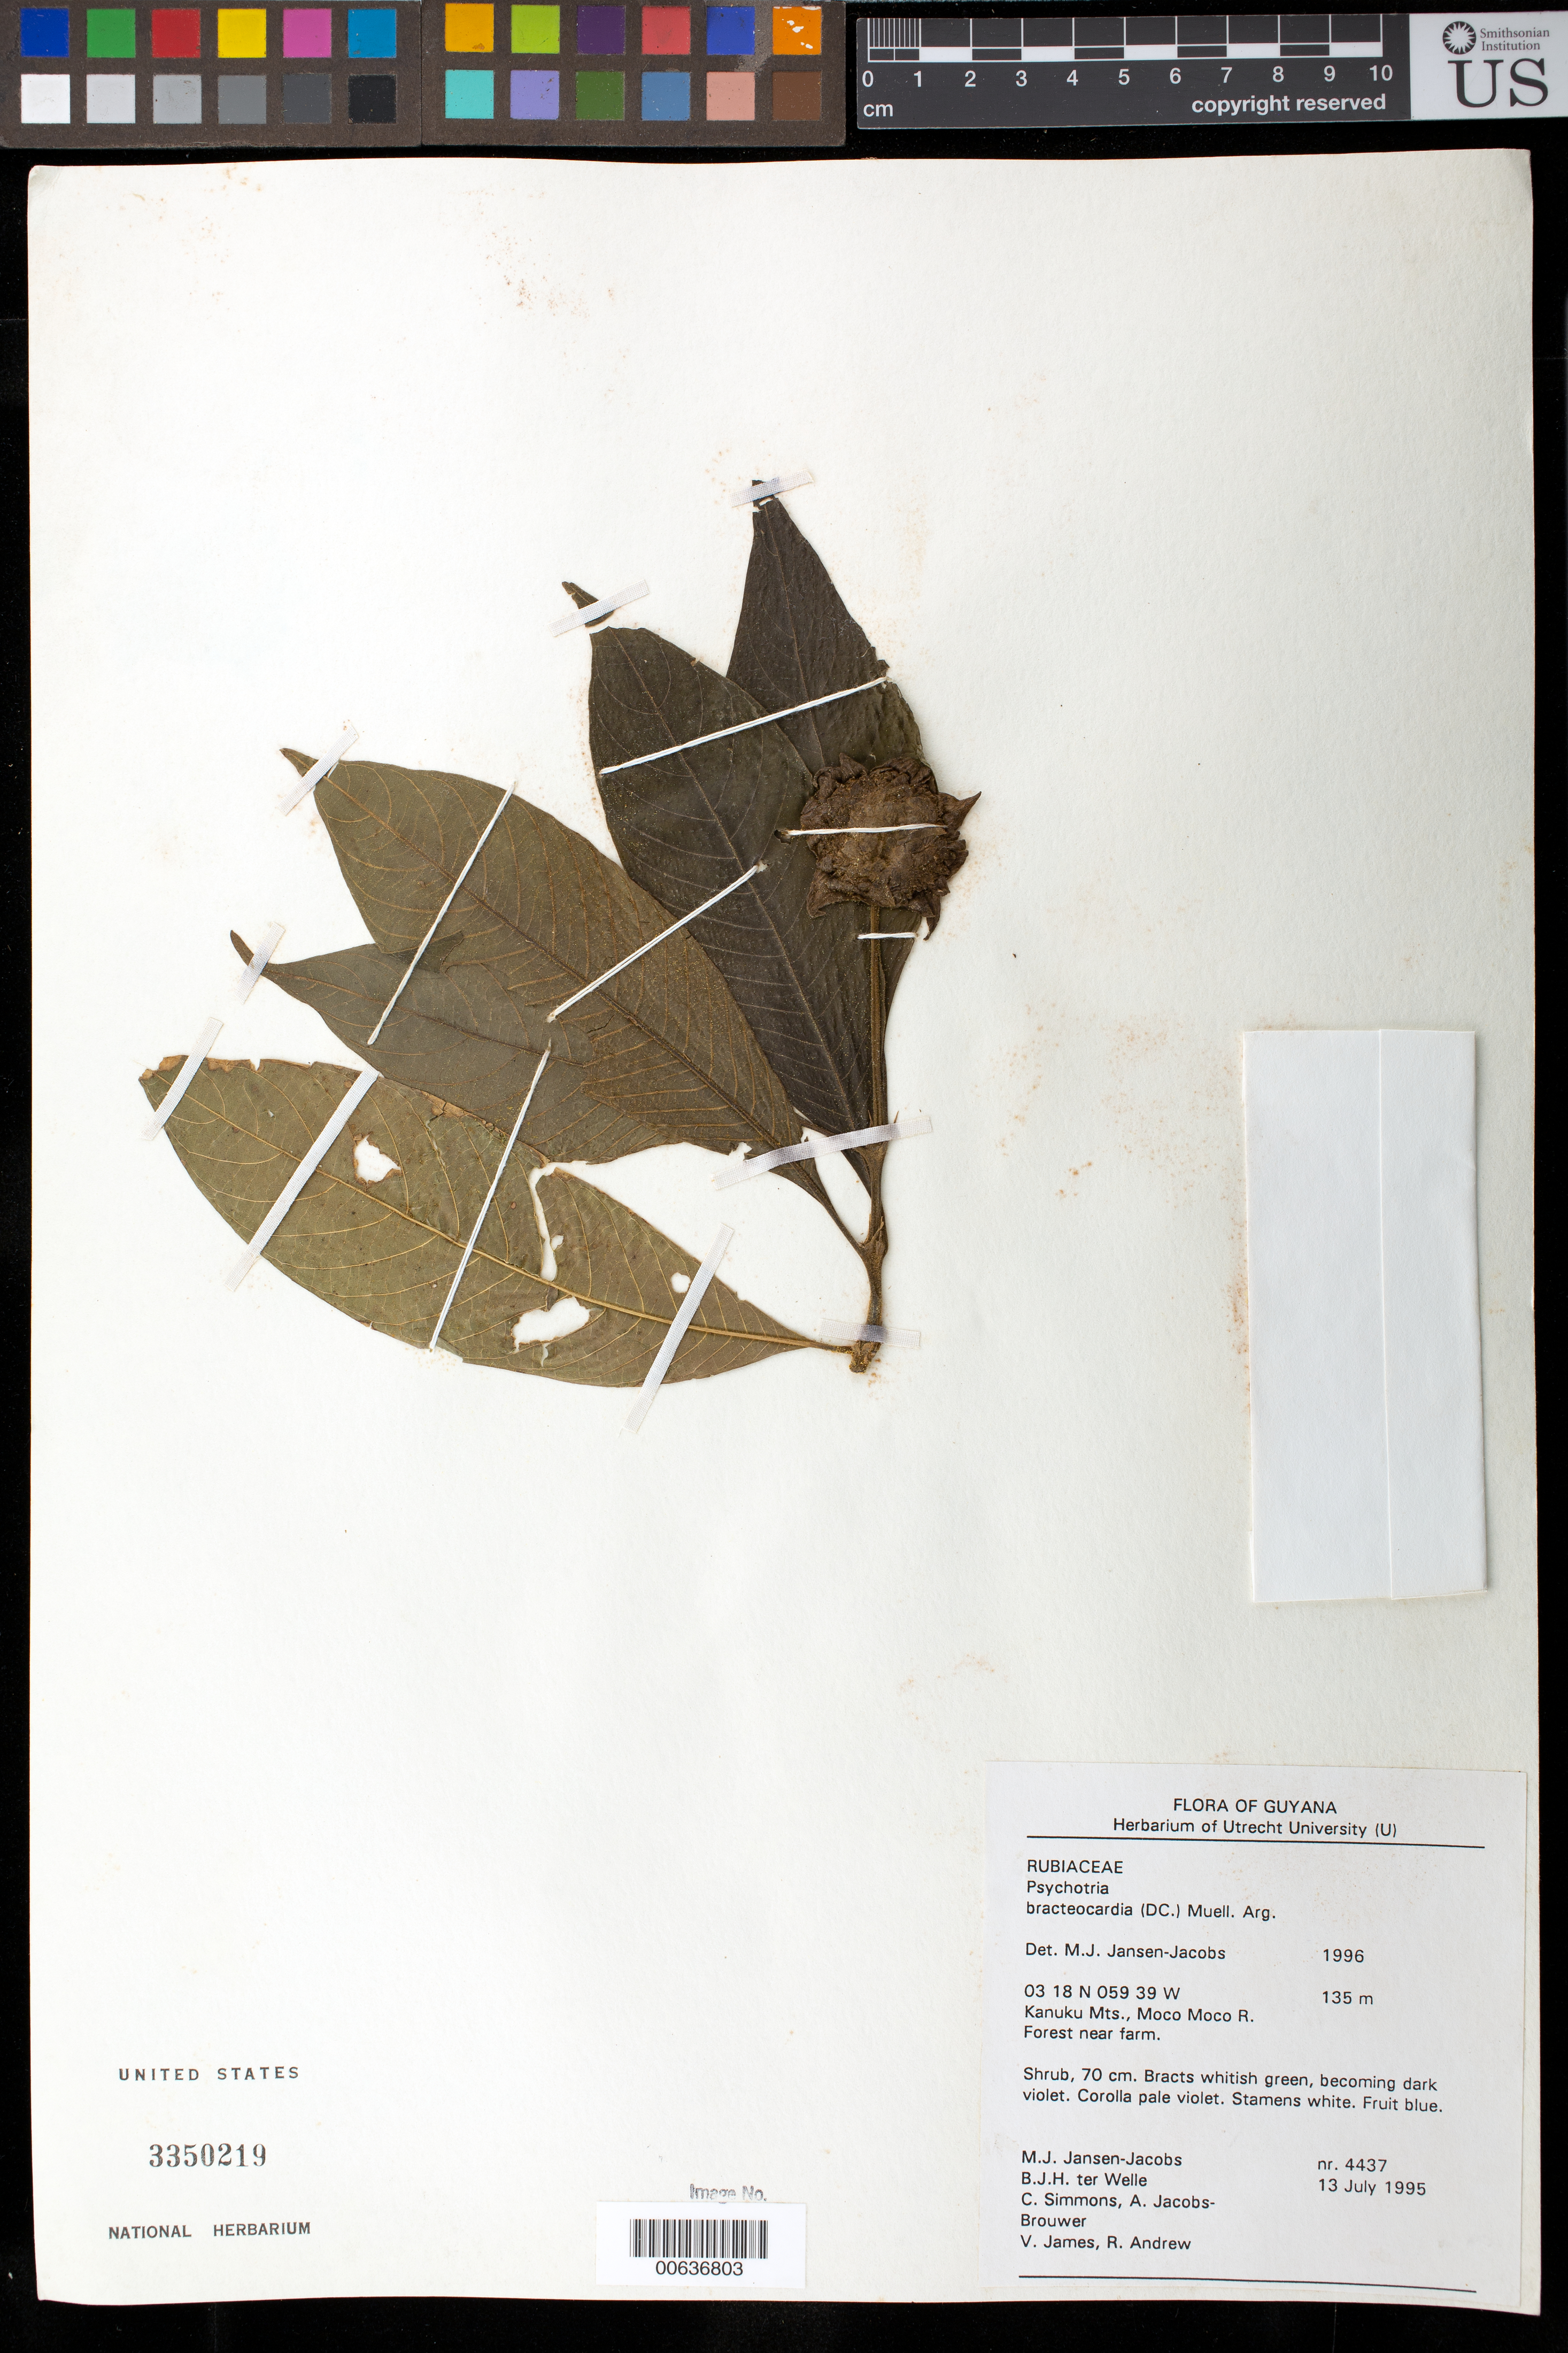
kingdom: Plantae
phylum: Tracheophyta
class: Magnoliopsida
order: Gentianales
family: Rubiaceae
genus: Palicourea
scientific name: Palicourea bracteocardia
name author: (DC.) Delprete & J.H. Kirkbr.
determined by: Kirkbride, J. H., Jr.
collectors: M. J. Jansen-Jacobs, B. Welle, C. Simmons, A. Jacobs-Brouwer, V. James & R. Andrew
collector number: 4437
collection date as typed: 13-Jul-95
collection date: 1995-07-13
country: Guyana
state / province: U. Takutu-U. Essequibo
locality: Moco Moco River, Kanuku Mts.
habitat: Forest near farm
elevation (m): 135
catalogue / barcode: US 3350219